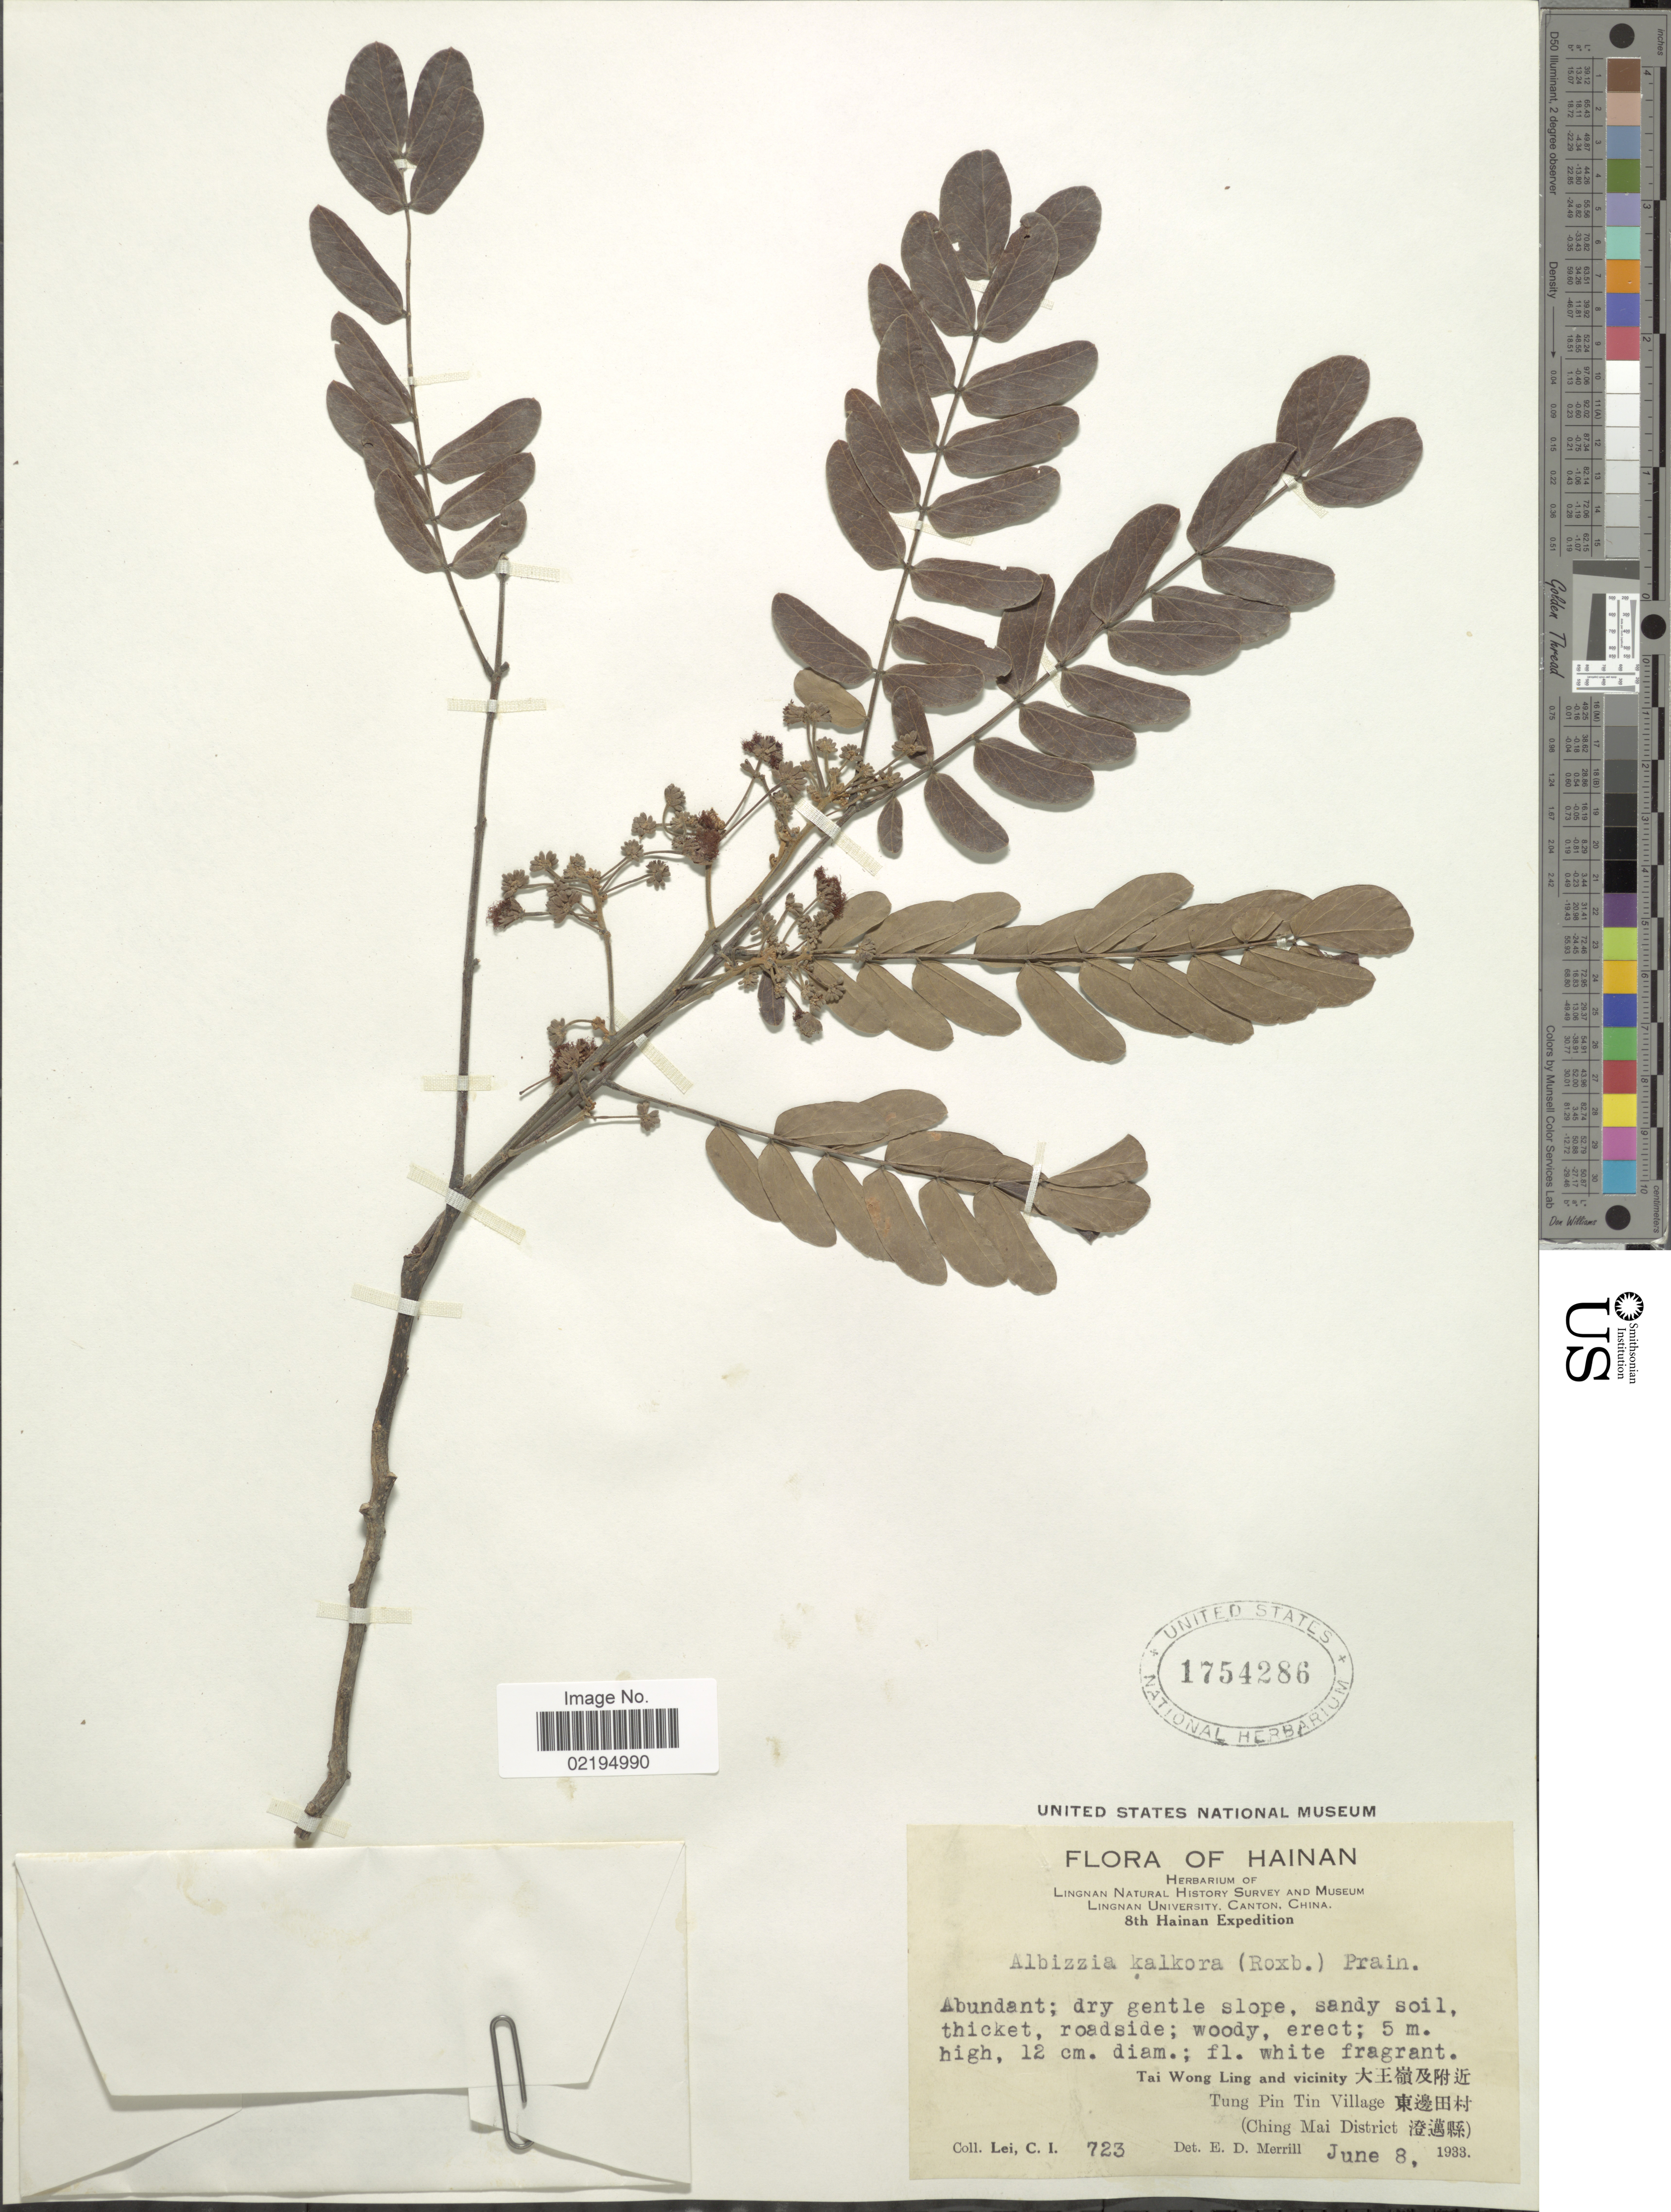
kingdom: Plantae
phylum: Tracheophyta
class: Magnoliopsida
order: Fabales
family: Fabaceae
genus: Albizia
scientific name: Albizia kalkora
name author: (Roxb.) Prain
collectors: C. I. Lei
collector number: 723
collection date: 1933-06-08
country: China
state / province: Hainan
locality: Tai Wong Ling and vicinity, Tung Pin Tin Village (Ching Mai District), roadside.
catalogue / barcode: US 1754286